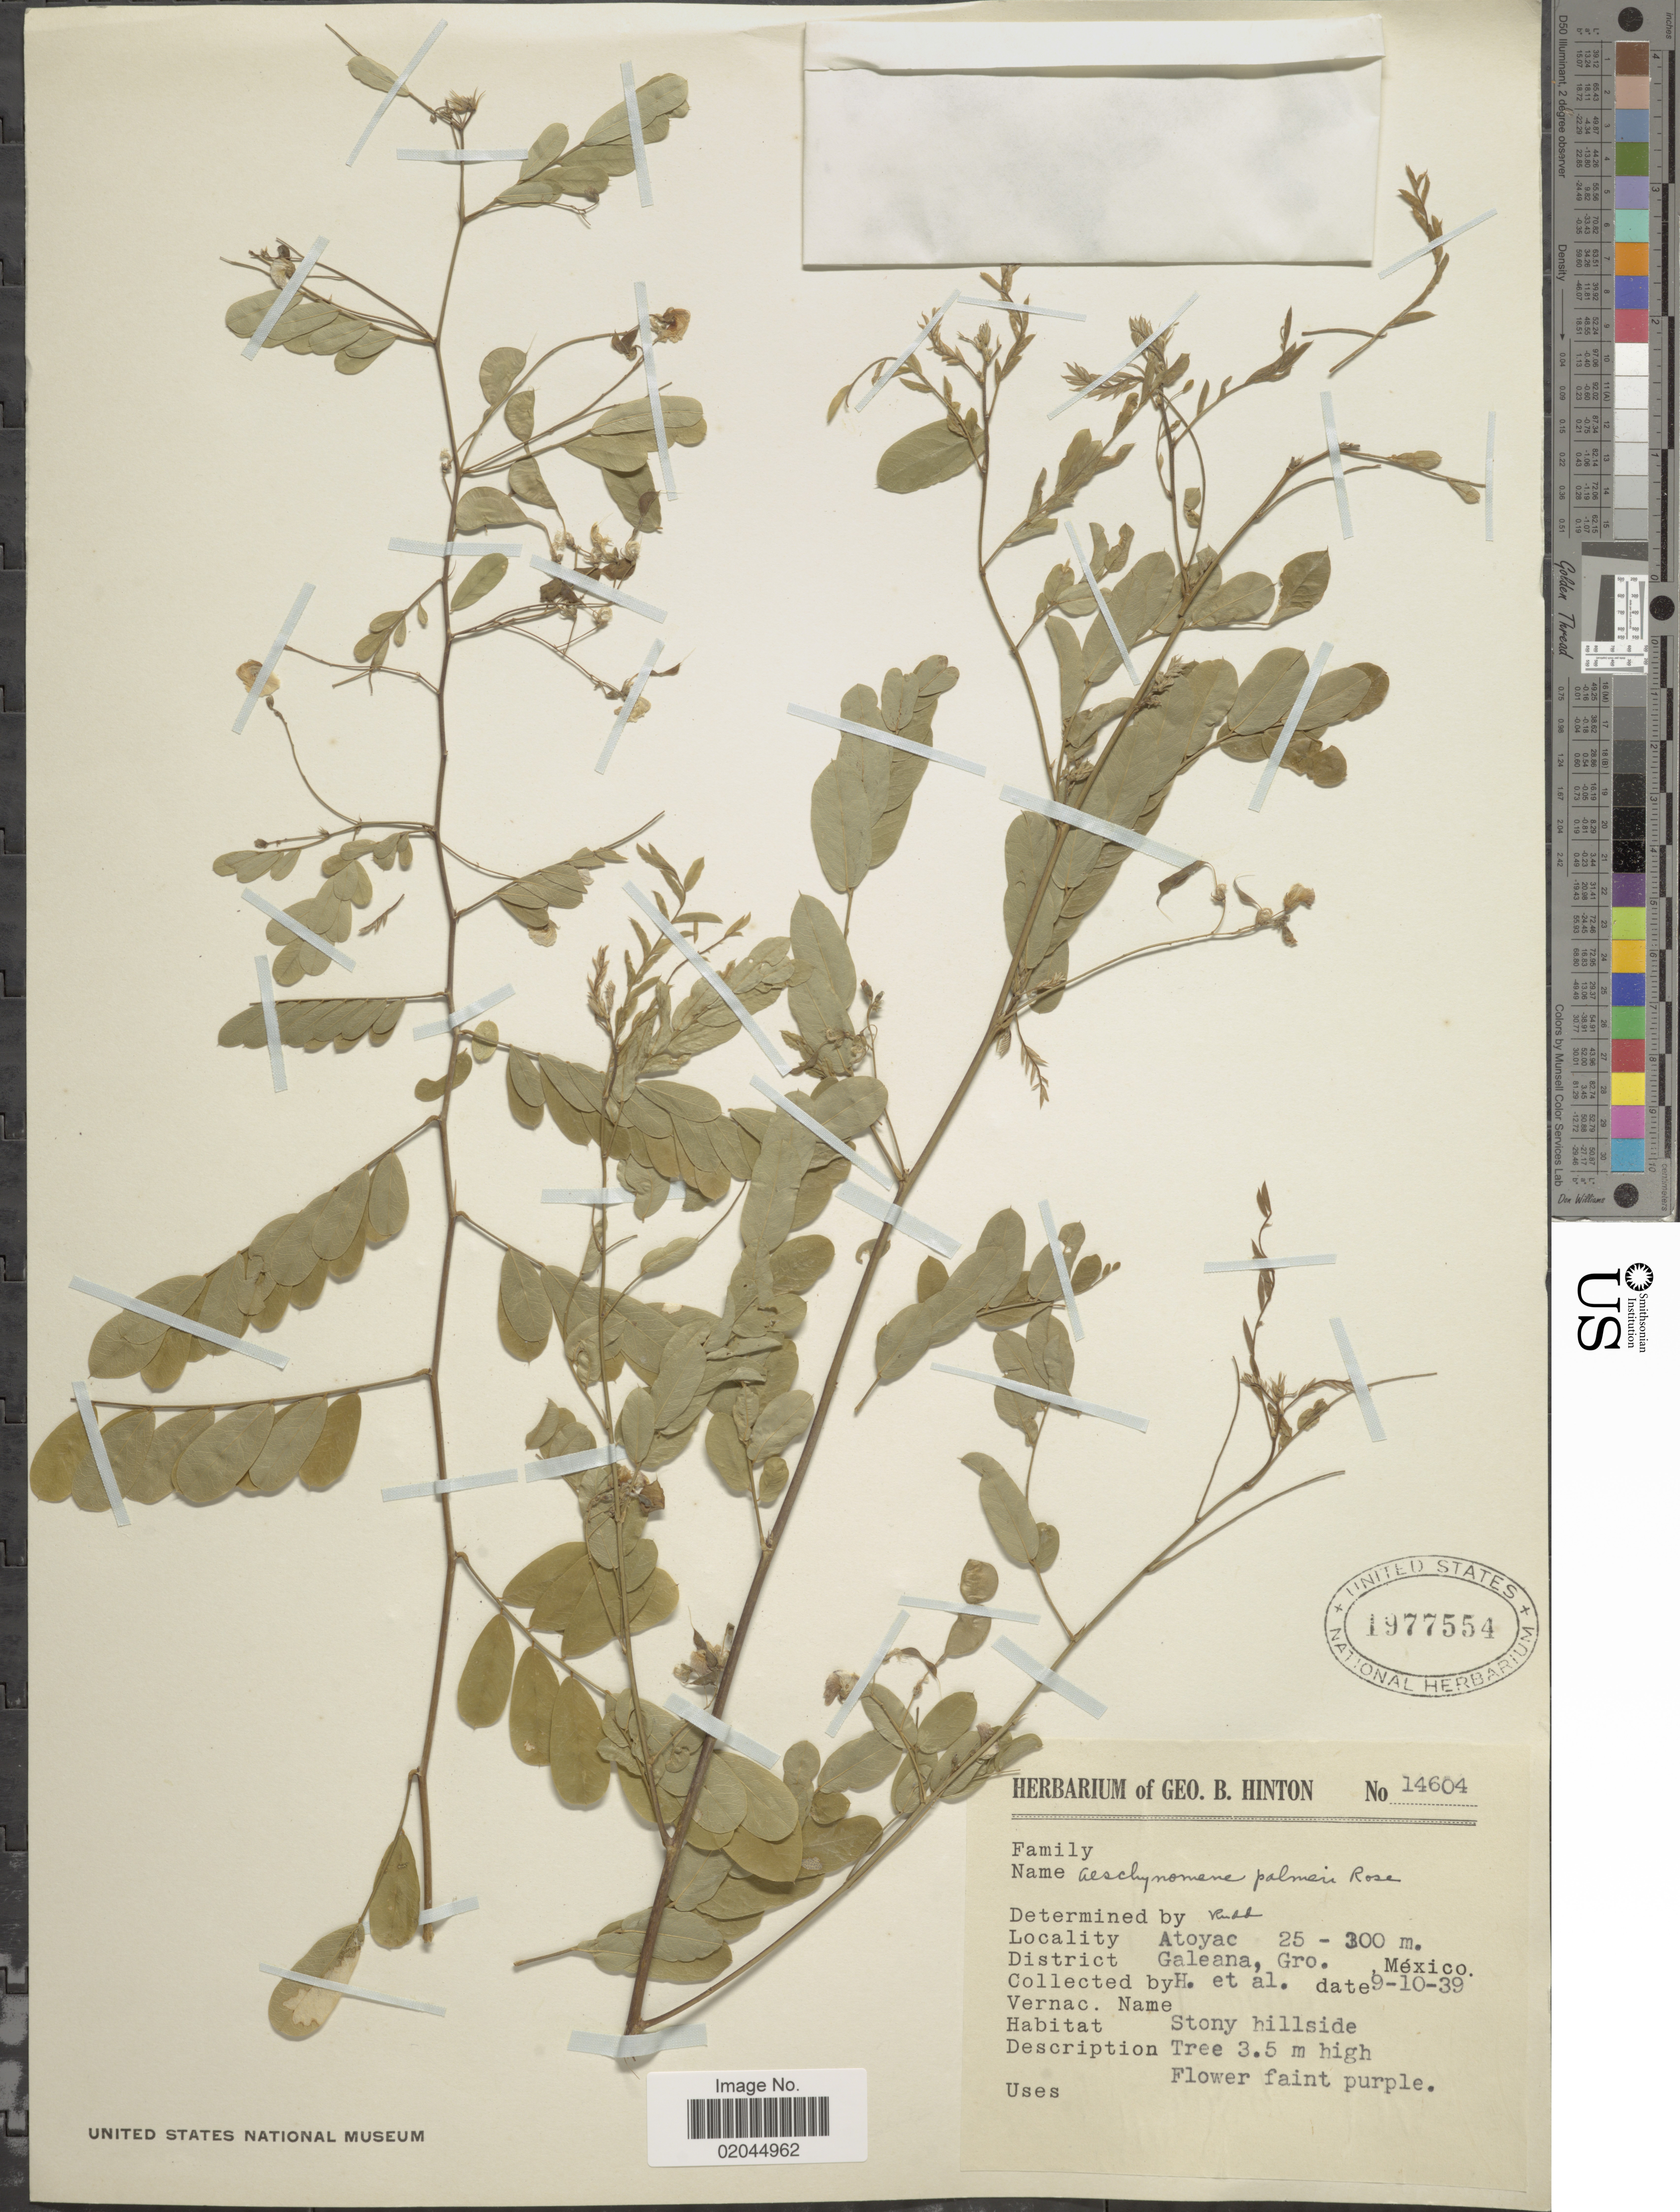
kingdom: Plantae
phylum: Tracheophyta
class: Magnoliopsida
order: Fabales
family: Fabaceae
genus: Aeschynomene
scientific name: Aeschynomene palmeri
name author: Rose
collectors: G. B. Hinton & et al.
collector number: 14604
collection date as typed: Transcribed d/m/y: 10/9/39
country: Mexico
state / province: Guerrero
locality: Atoyac, District Galeana, Gro. Mexico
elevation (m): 25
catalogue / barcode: US 1977554